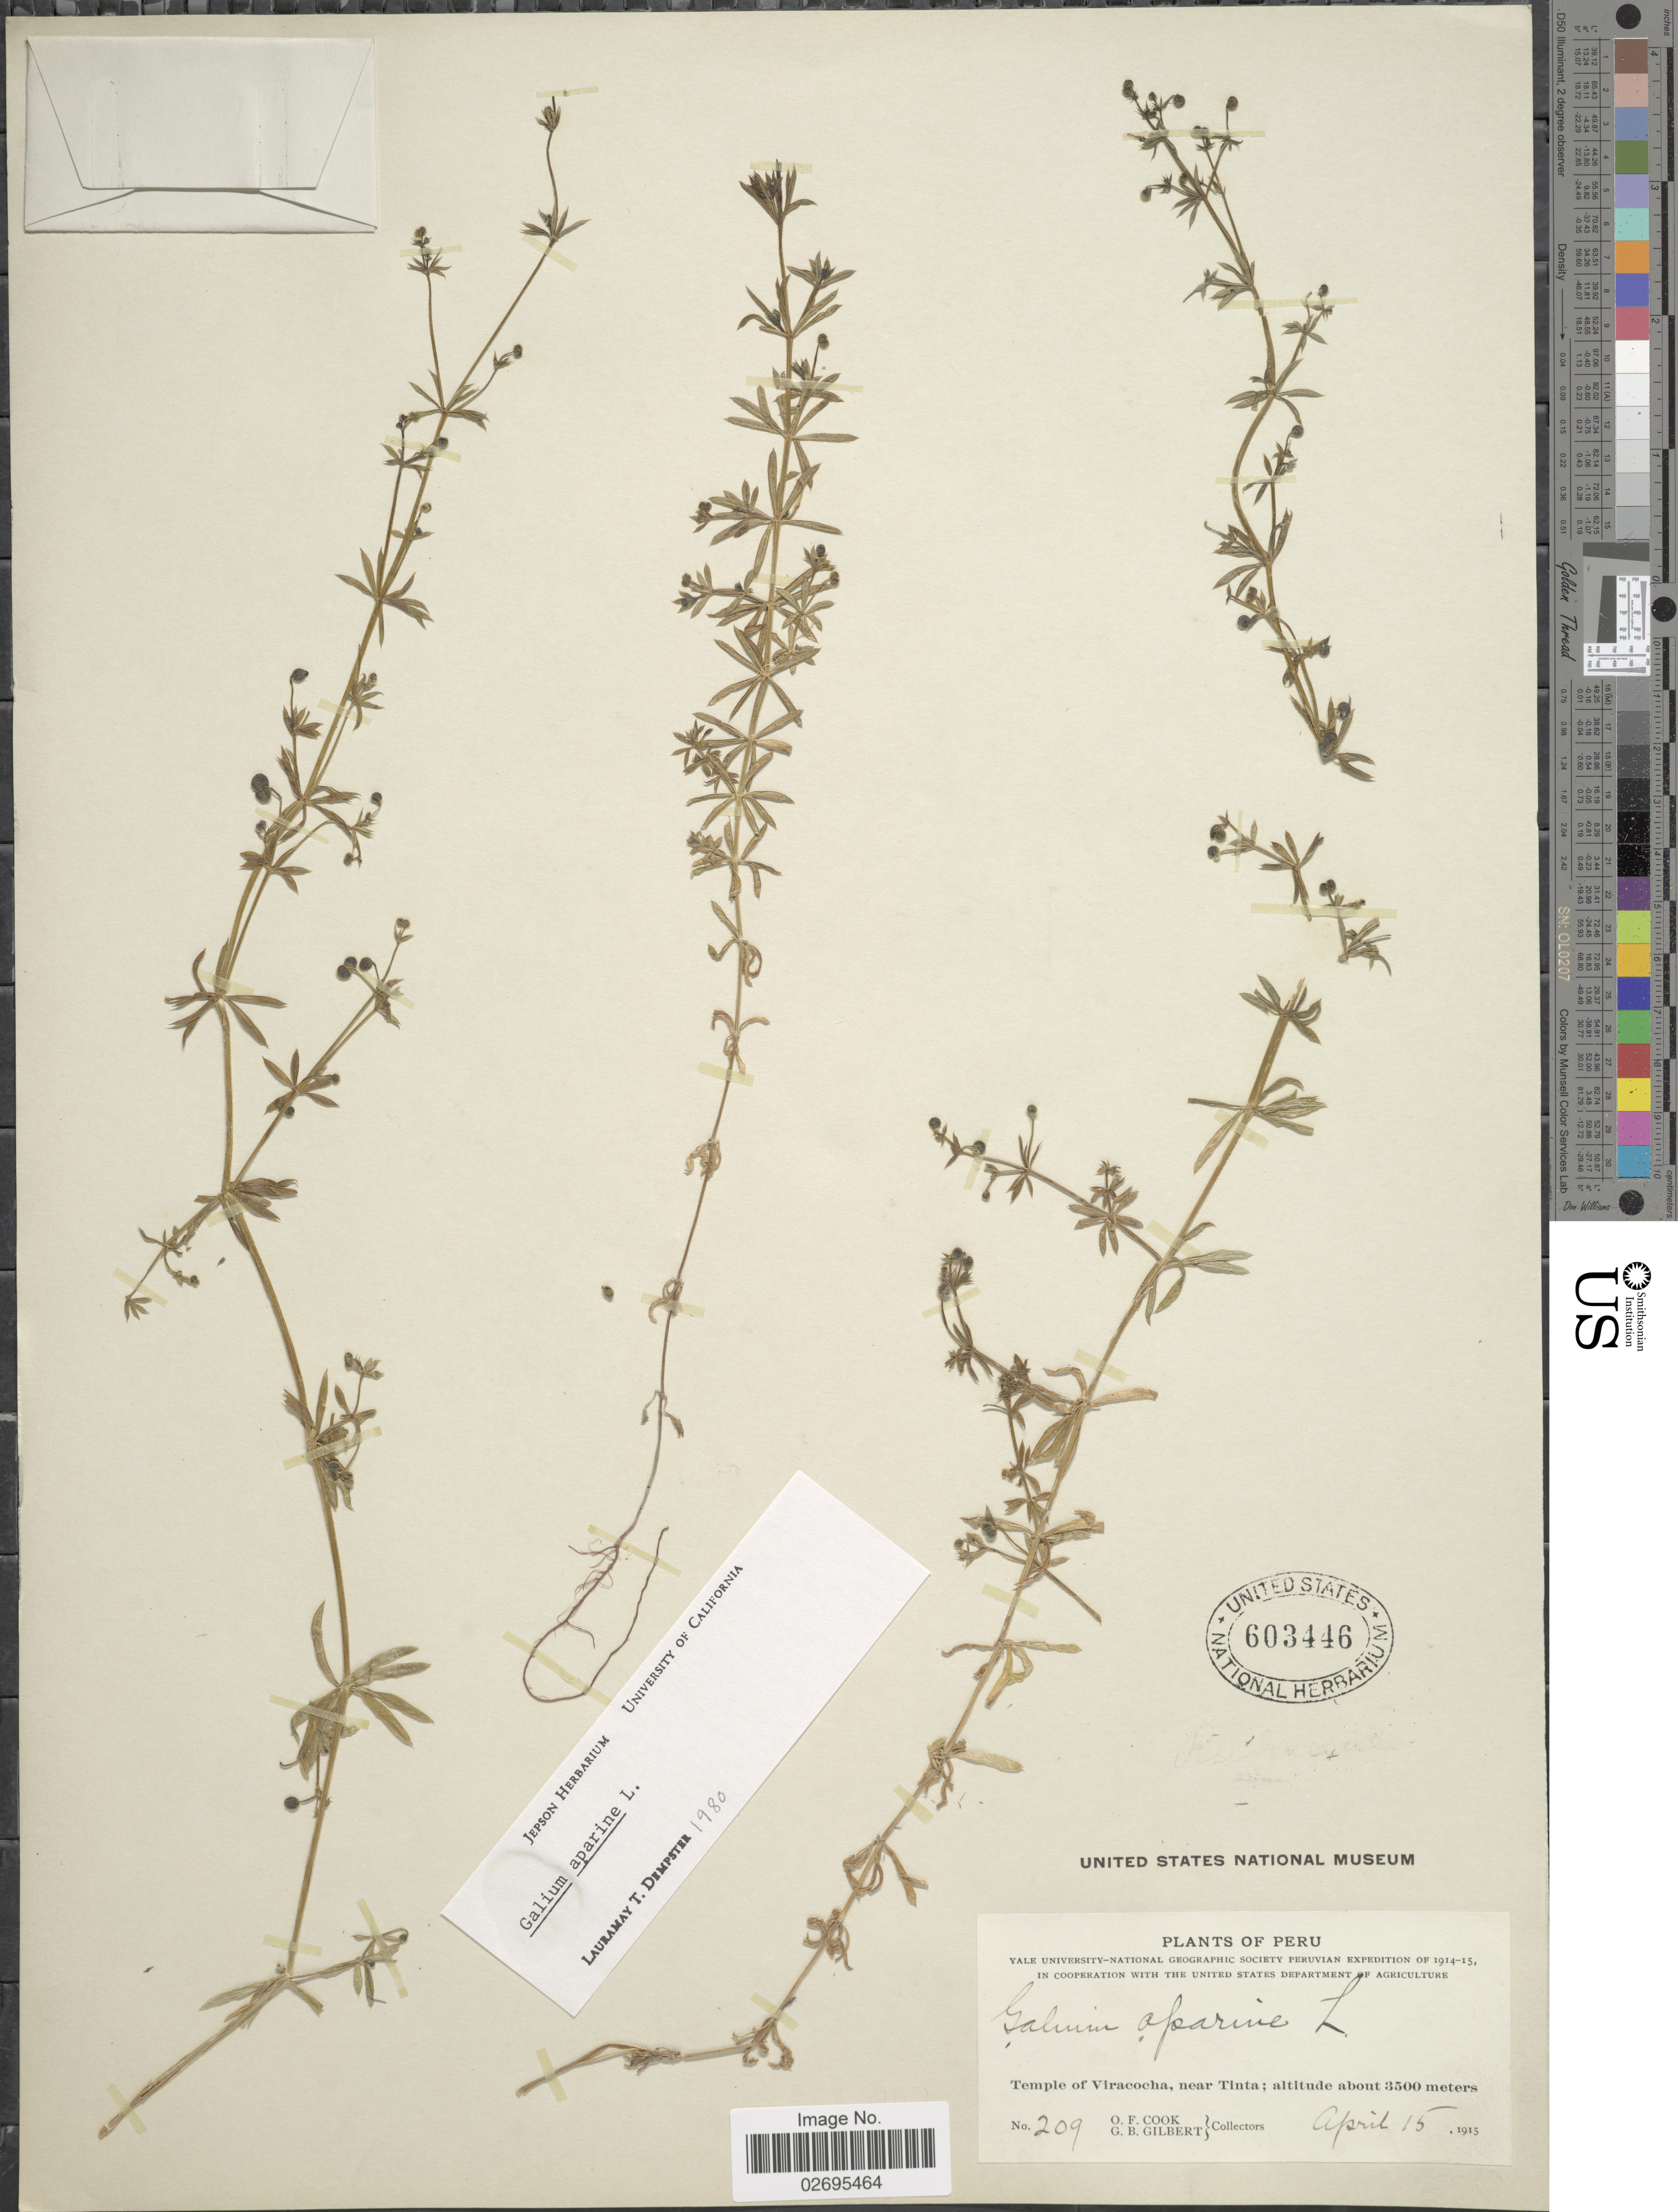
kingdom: Plantae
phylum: Tracheophyta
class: Magnoliopsida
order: Gentianales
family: Rubiaceae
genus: Galium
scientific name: Galium aparine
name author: L.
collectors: O. F. Cook & G. B. Gilbert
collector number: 209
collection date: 1915-04-15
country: Peru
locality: Temple of Viracocha, near Tinta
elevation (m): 3500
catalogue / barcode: US 603446